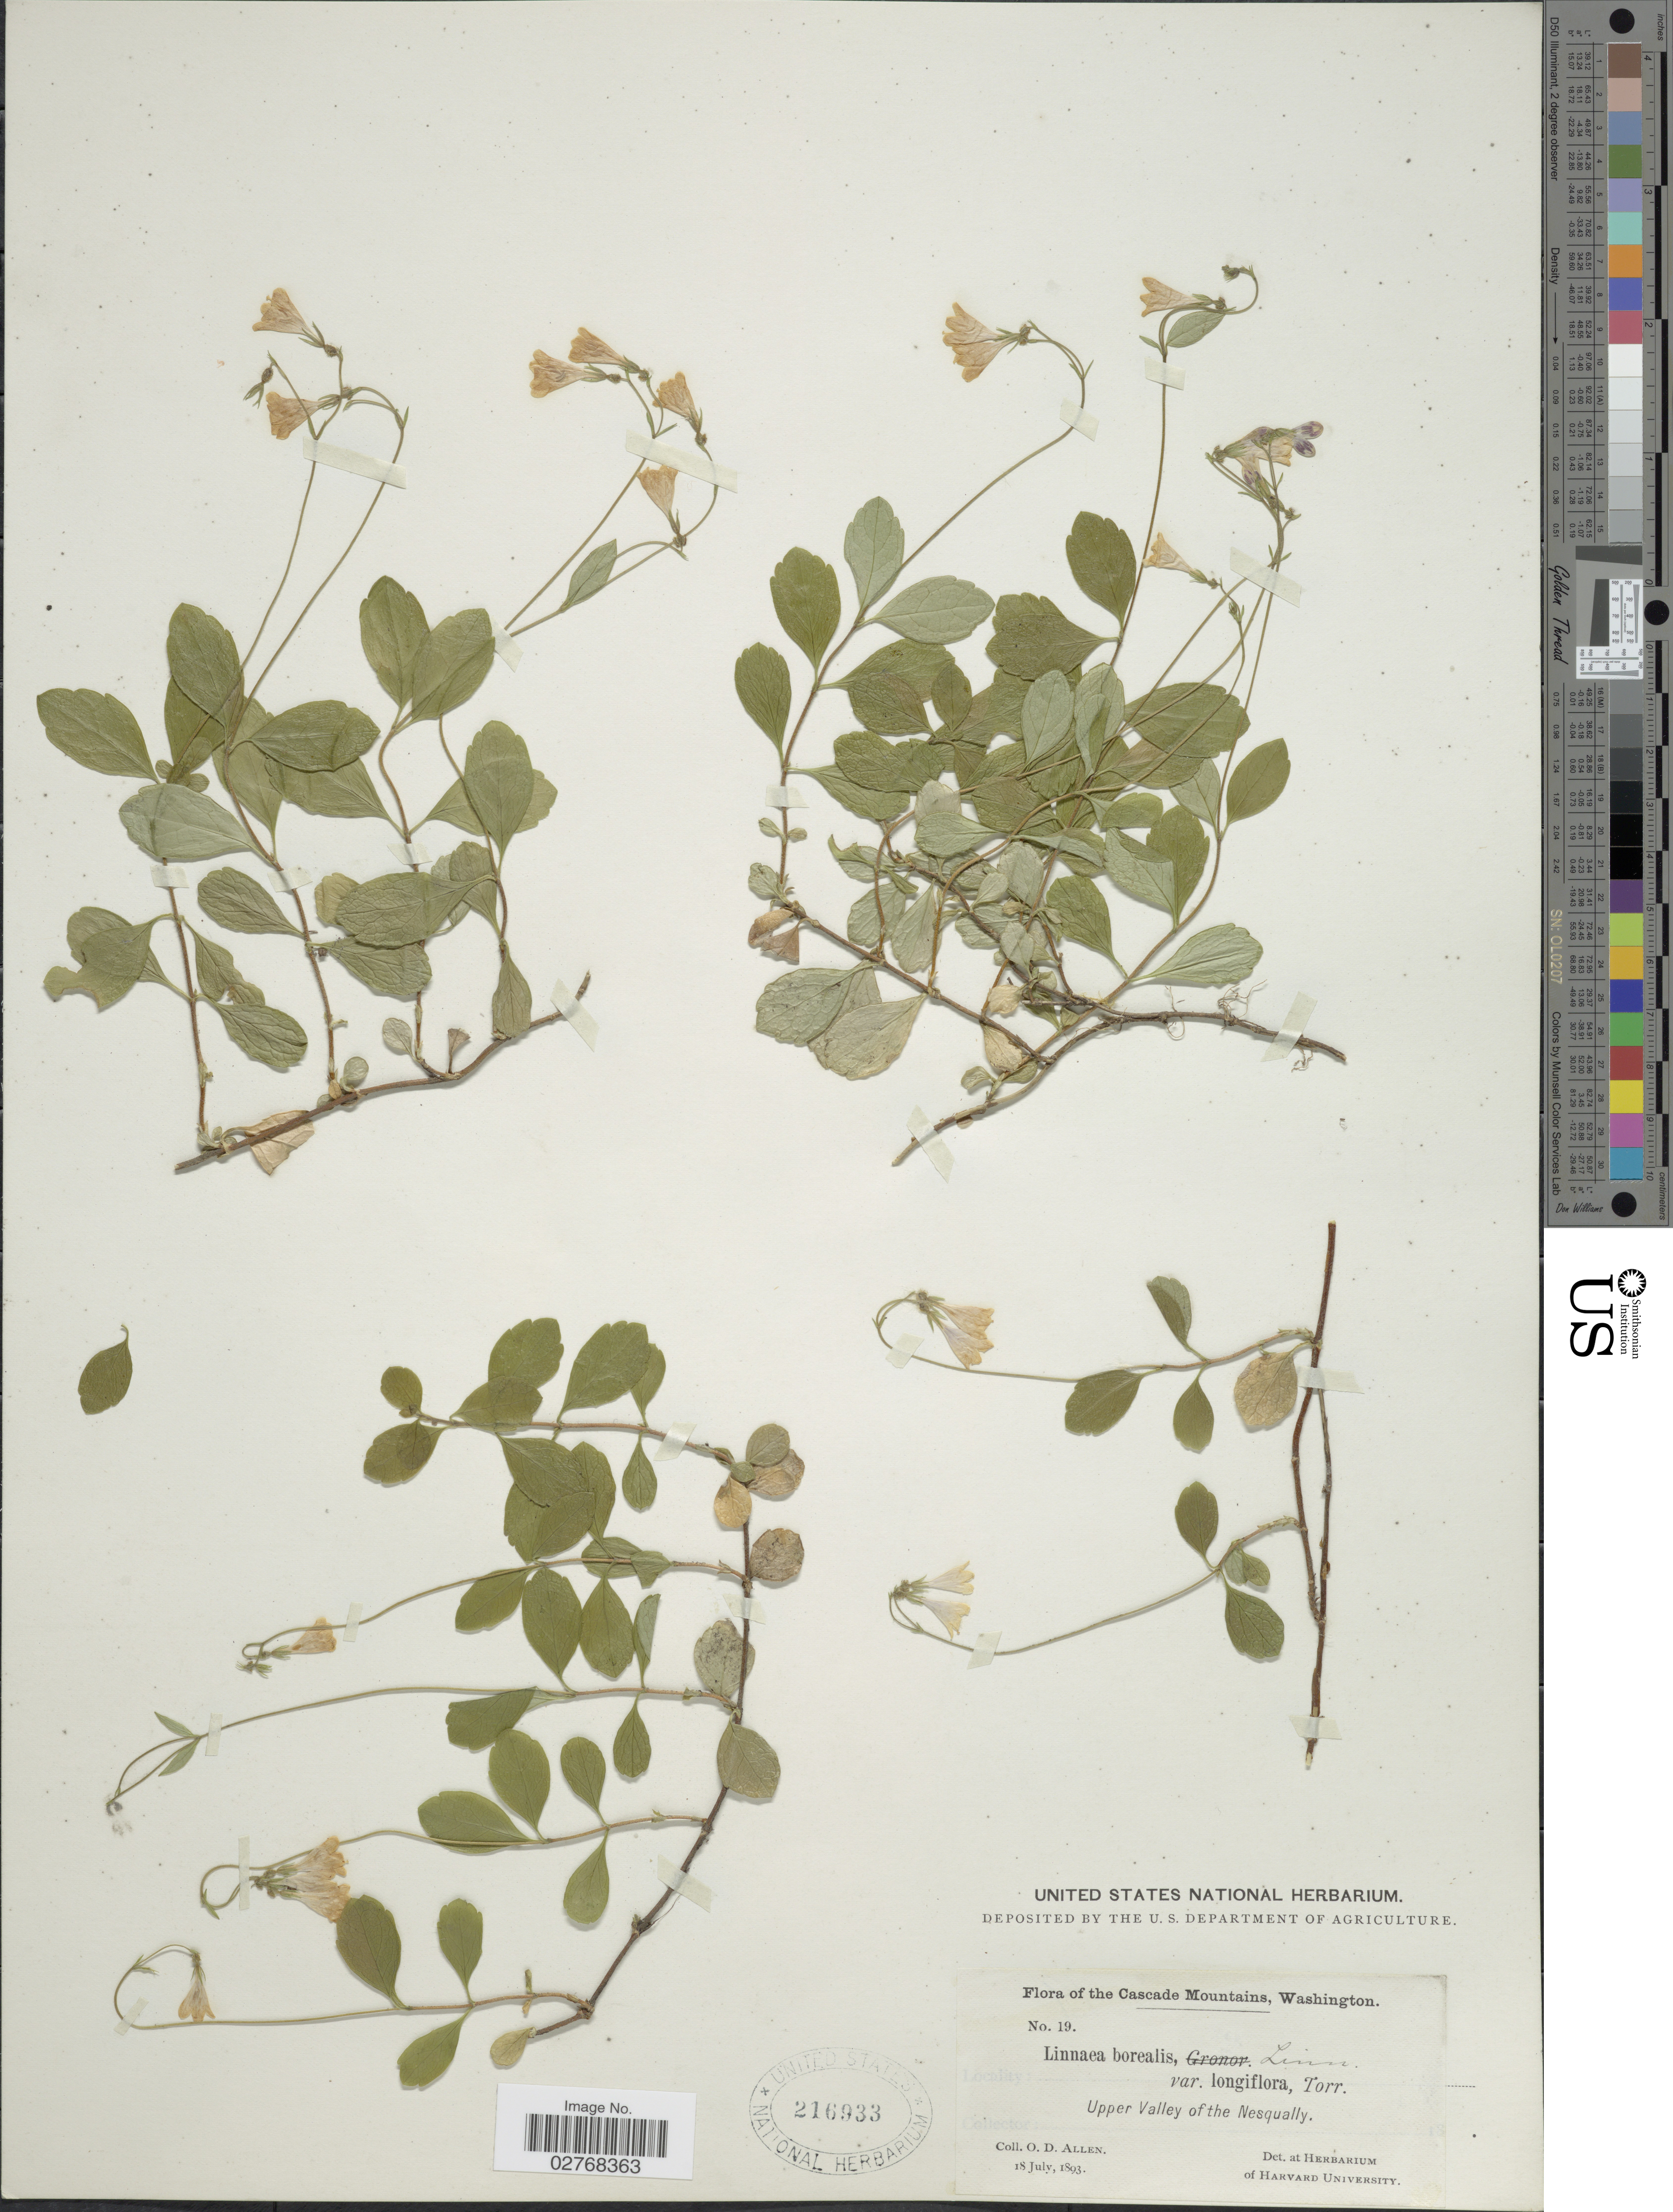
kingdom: Plantae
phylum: Tracheophyta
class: Magnoliopsida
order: Dipsacales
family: Caprifoliaceae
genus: Linnaea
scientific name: Linnaea borealis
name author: L.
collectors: O. D. Allen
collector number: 19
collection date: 1893-07-18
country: United States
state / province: Washington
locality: Cascade Mountains. Upper Valley of the Nesqually.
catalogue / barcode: US 216933